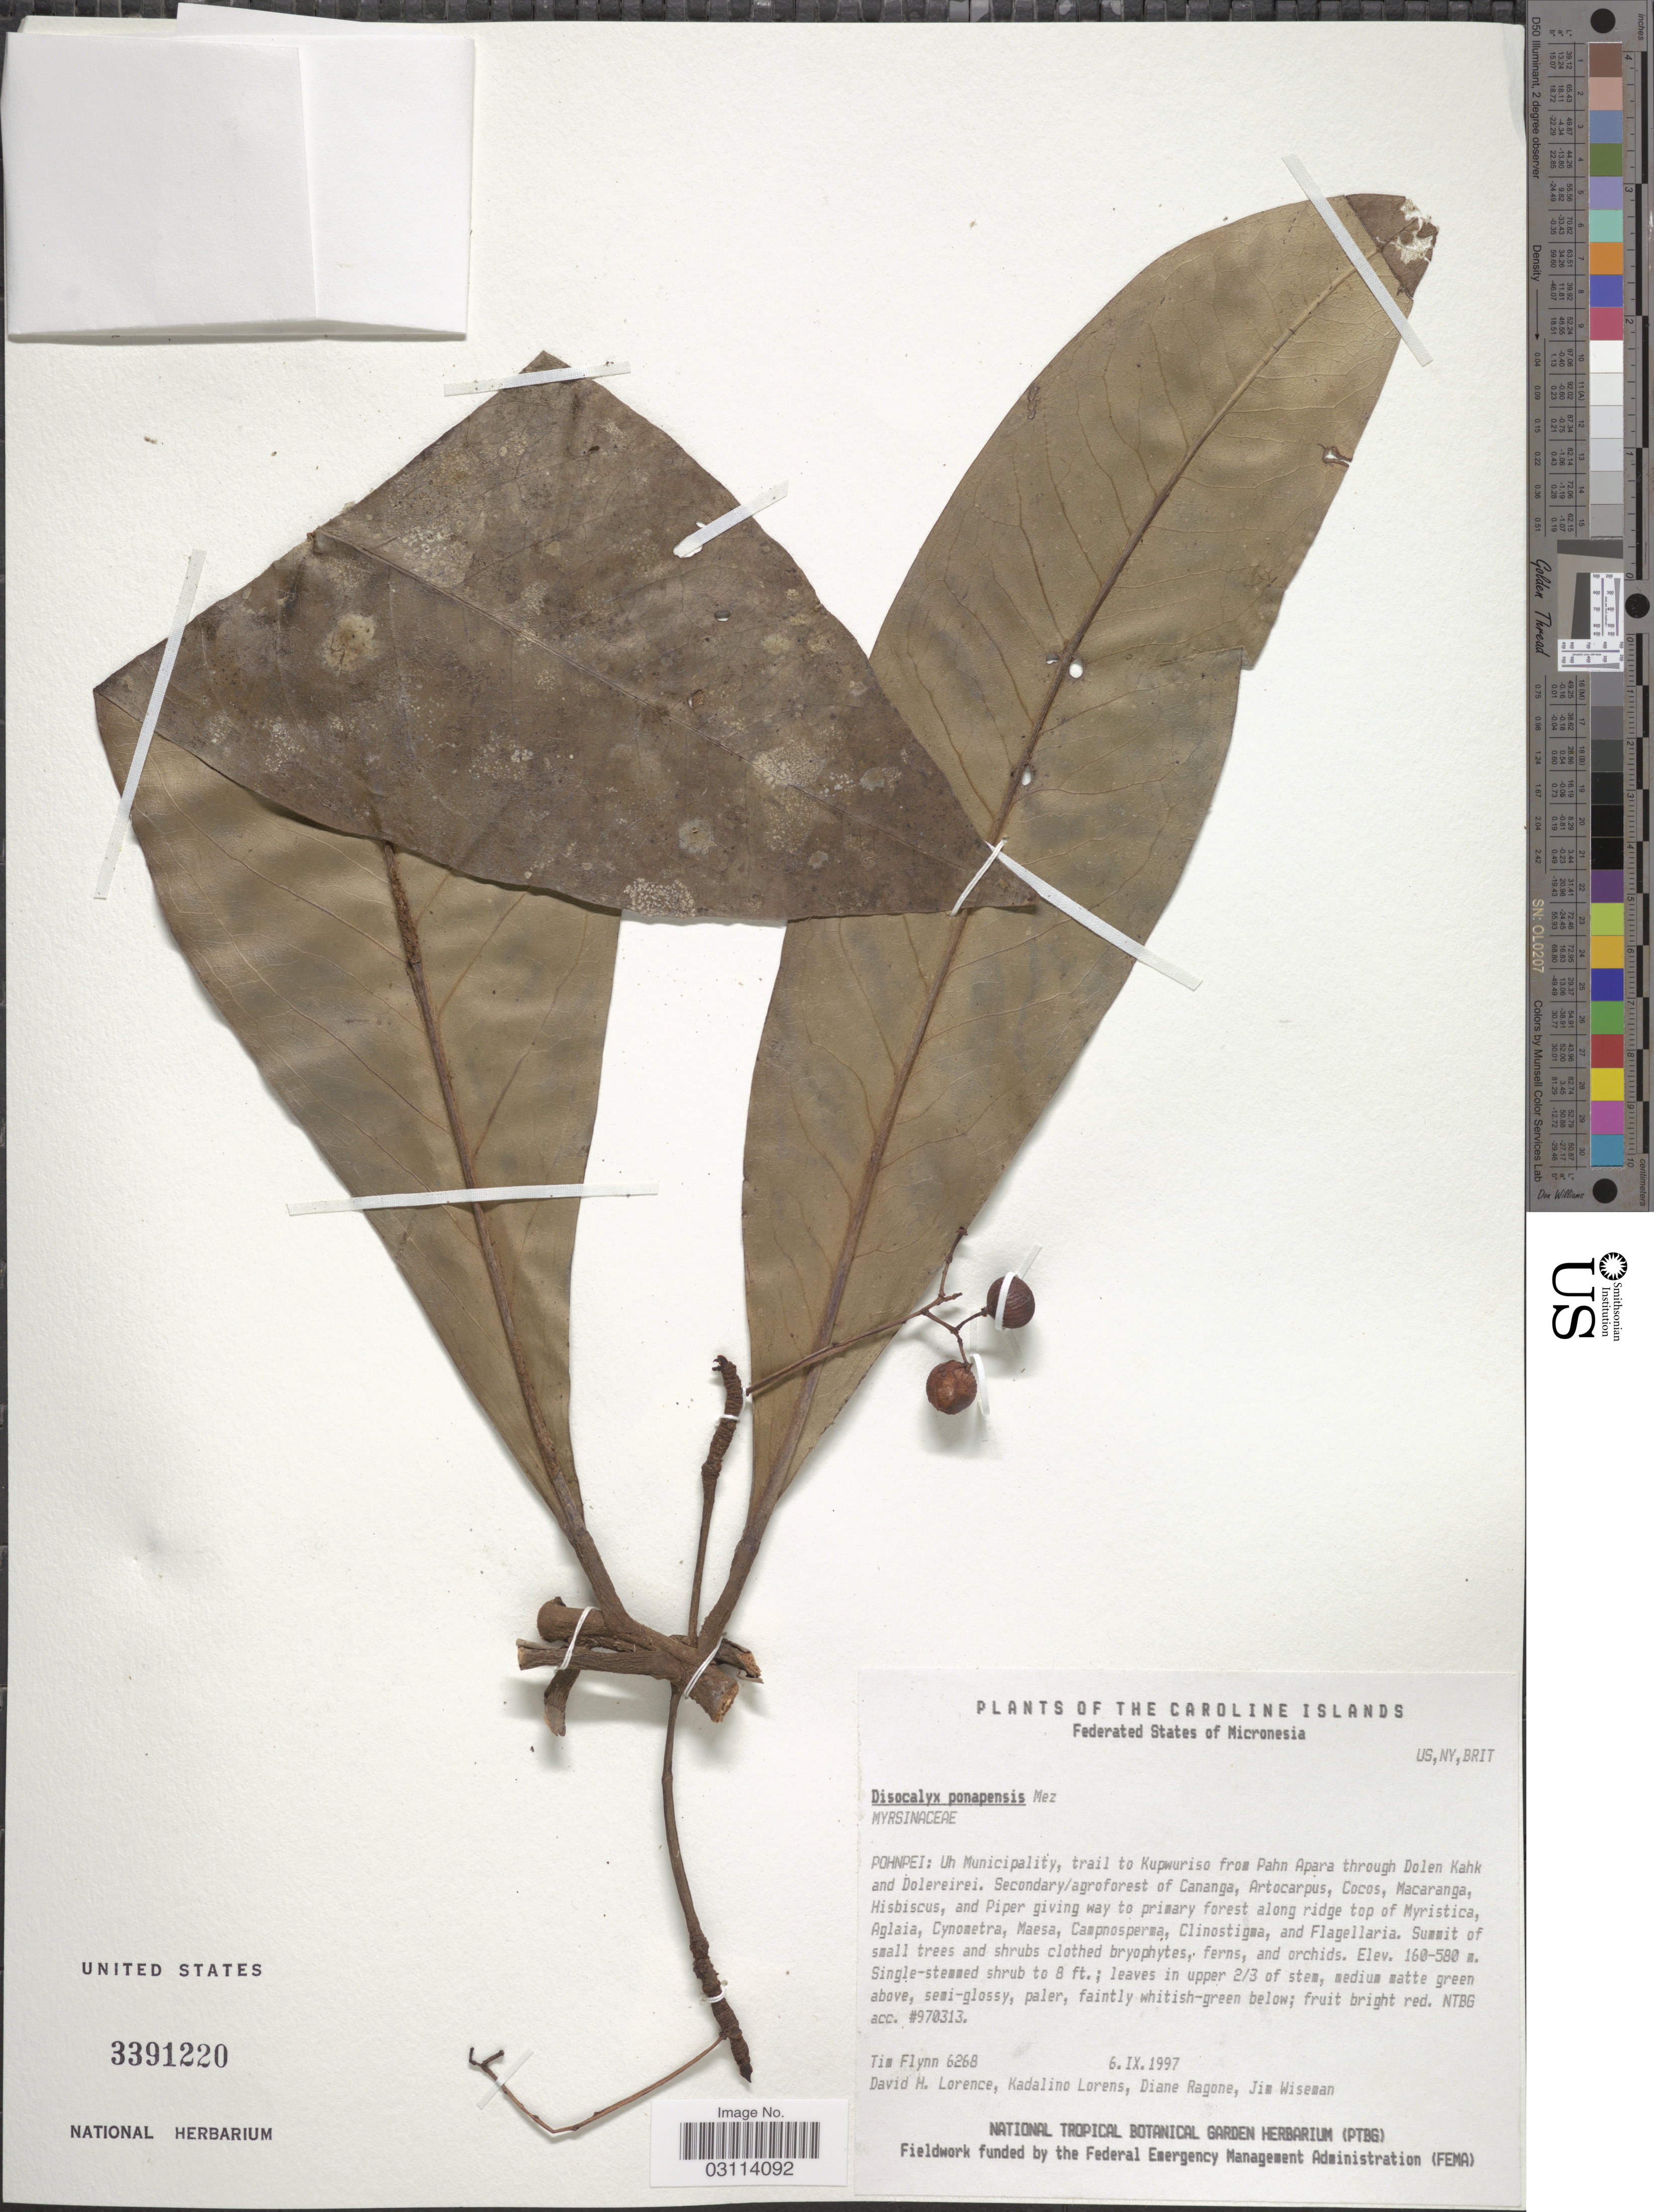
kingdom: Plantae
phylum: Tracheophyta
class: Magnoliopsida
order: Ericales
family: Primulaceae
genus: Discocalyx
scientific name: Discocalyx ponapensis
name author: Mez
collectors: T. Flynn, D. Lorence, K. Lorens, D. Ragone & J. Wiseman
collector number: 6268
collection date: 1997-09-06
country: Micronesia, Federated States of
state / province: Pohnpei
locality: Uh Municipality, trail to Kupwuriso from Pahn Apara through Dolen Kahk and Dolereirei.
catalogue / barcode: US 3391220